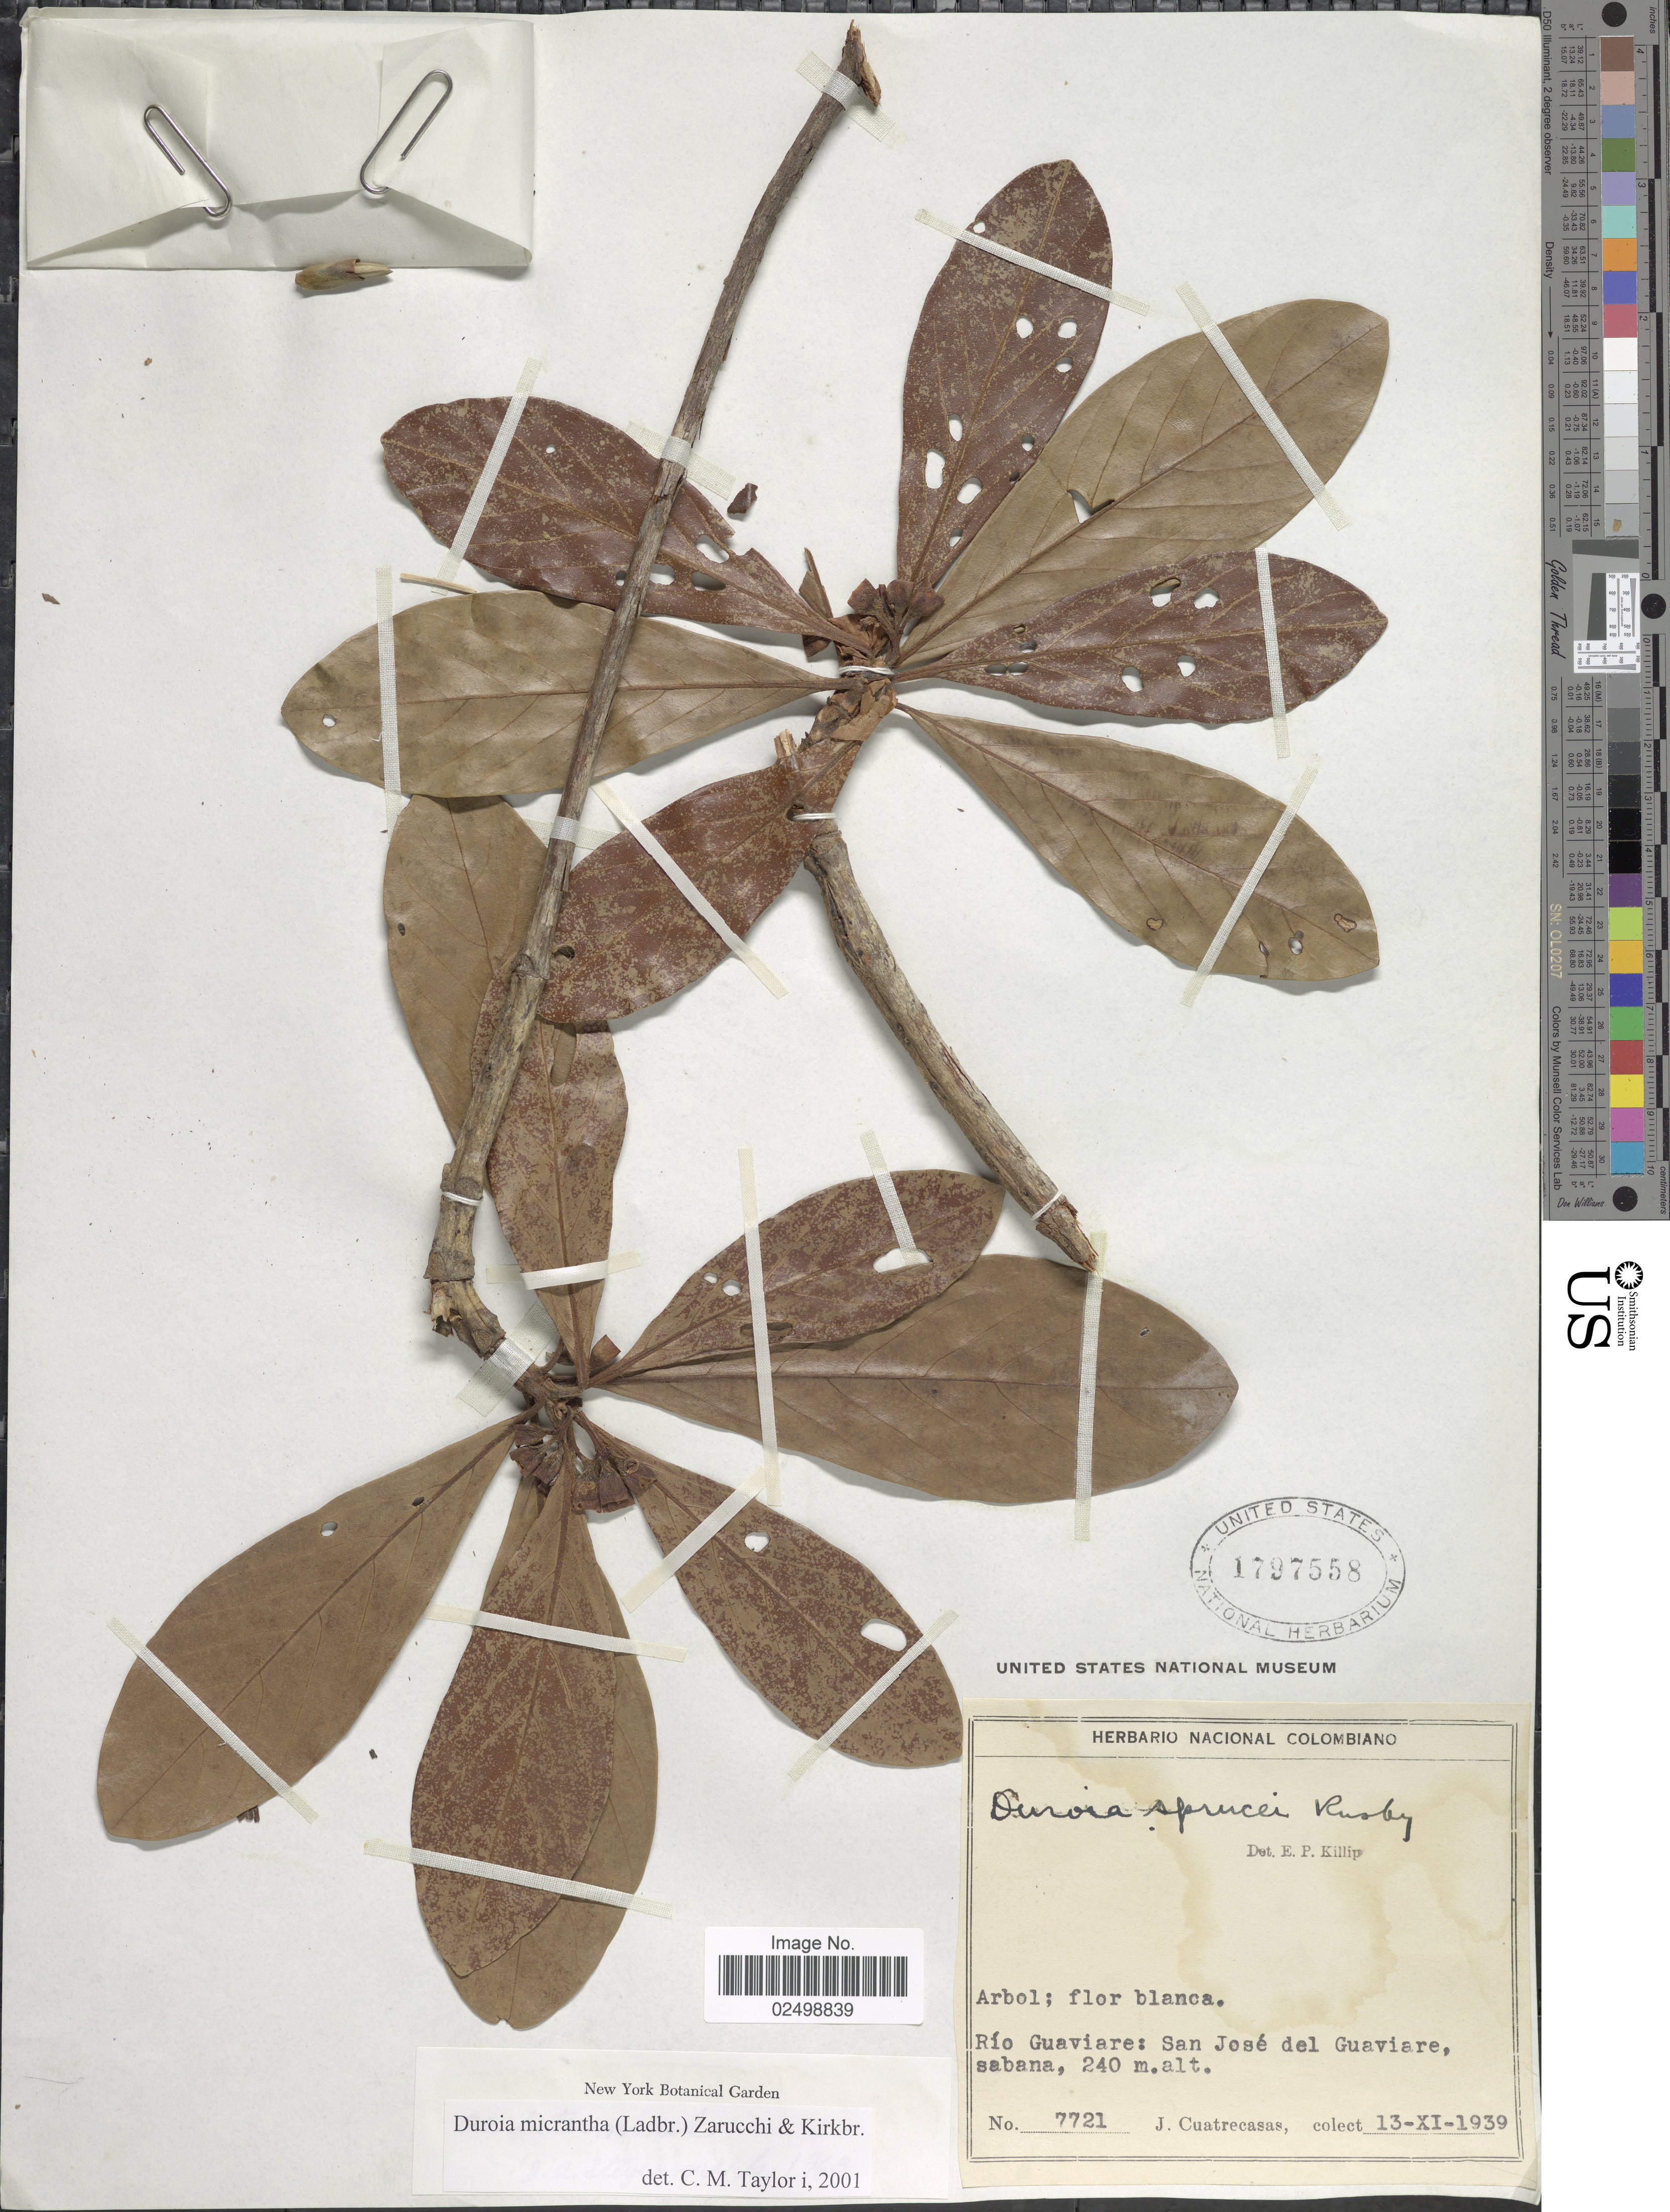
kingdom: Plantae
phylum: Tracheophyta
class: Magnoliopsida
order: Gentianales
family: Rubiaceae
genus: Duroia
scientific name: Duroia micrantha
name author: (Ladbr.) Zarucchi & J.H. Kirkbr.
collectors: J. Cuatrecasas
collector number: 7721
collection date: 1939-11-13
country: Colombia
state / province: Guaviare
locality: Río Guaviare: San José del Guaviare, sabana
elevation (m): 240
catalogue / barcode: US 1797558